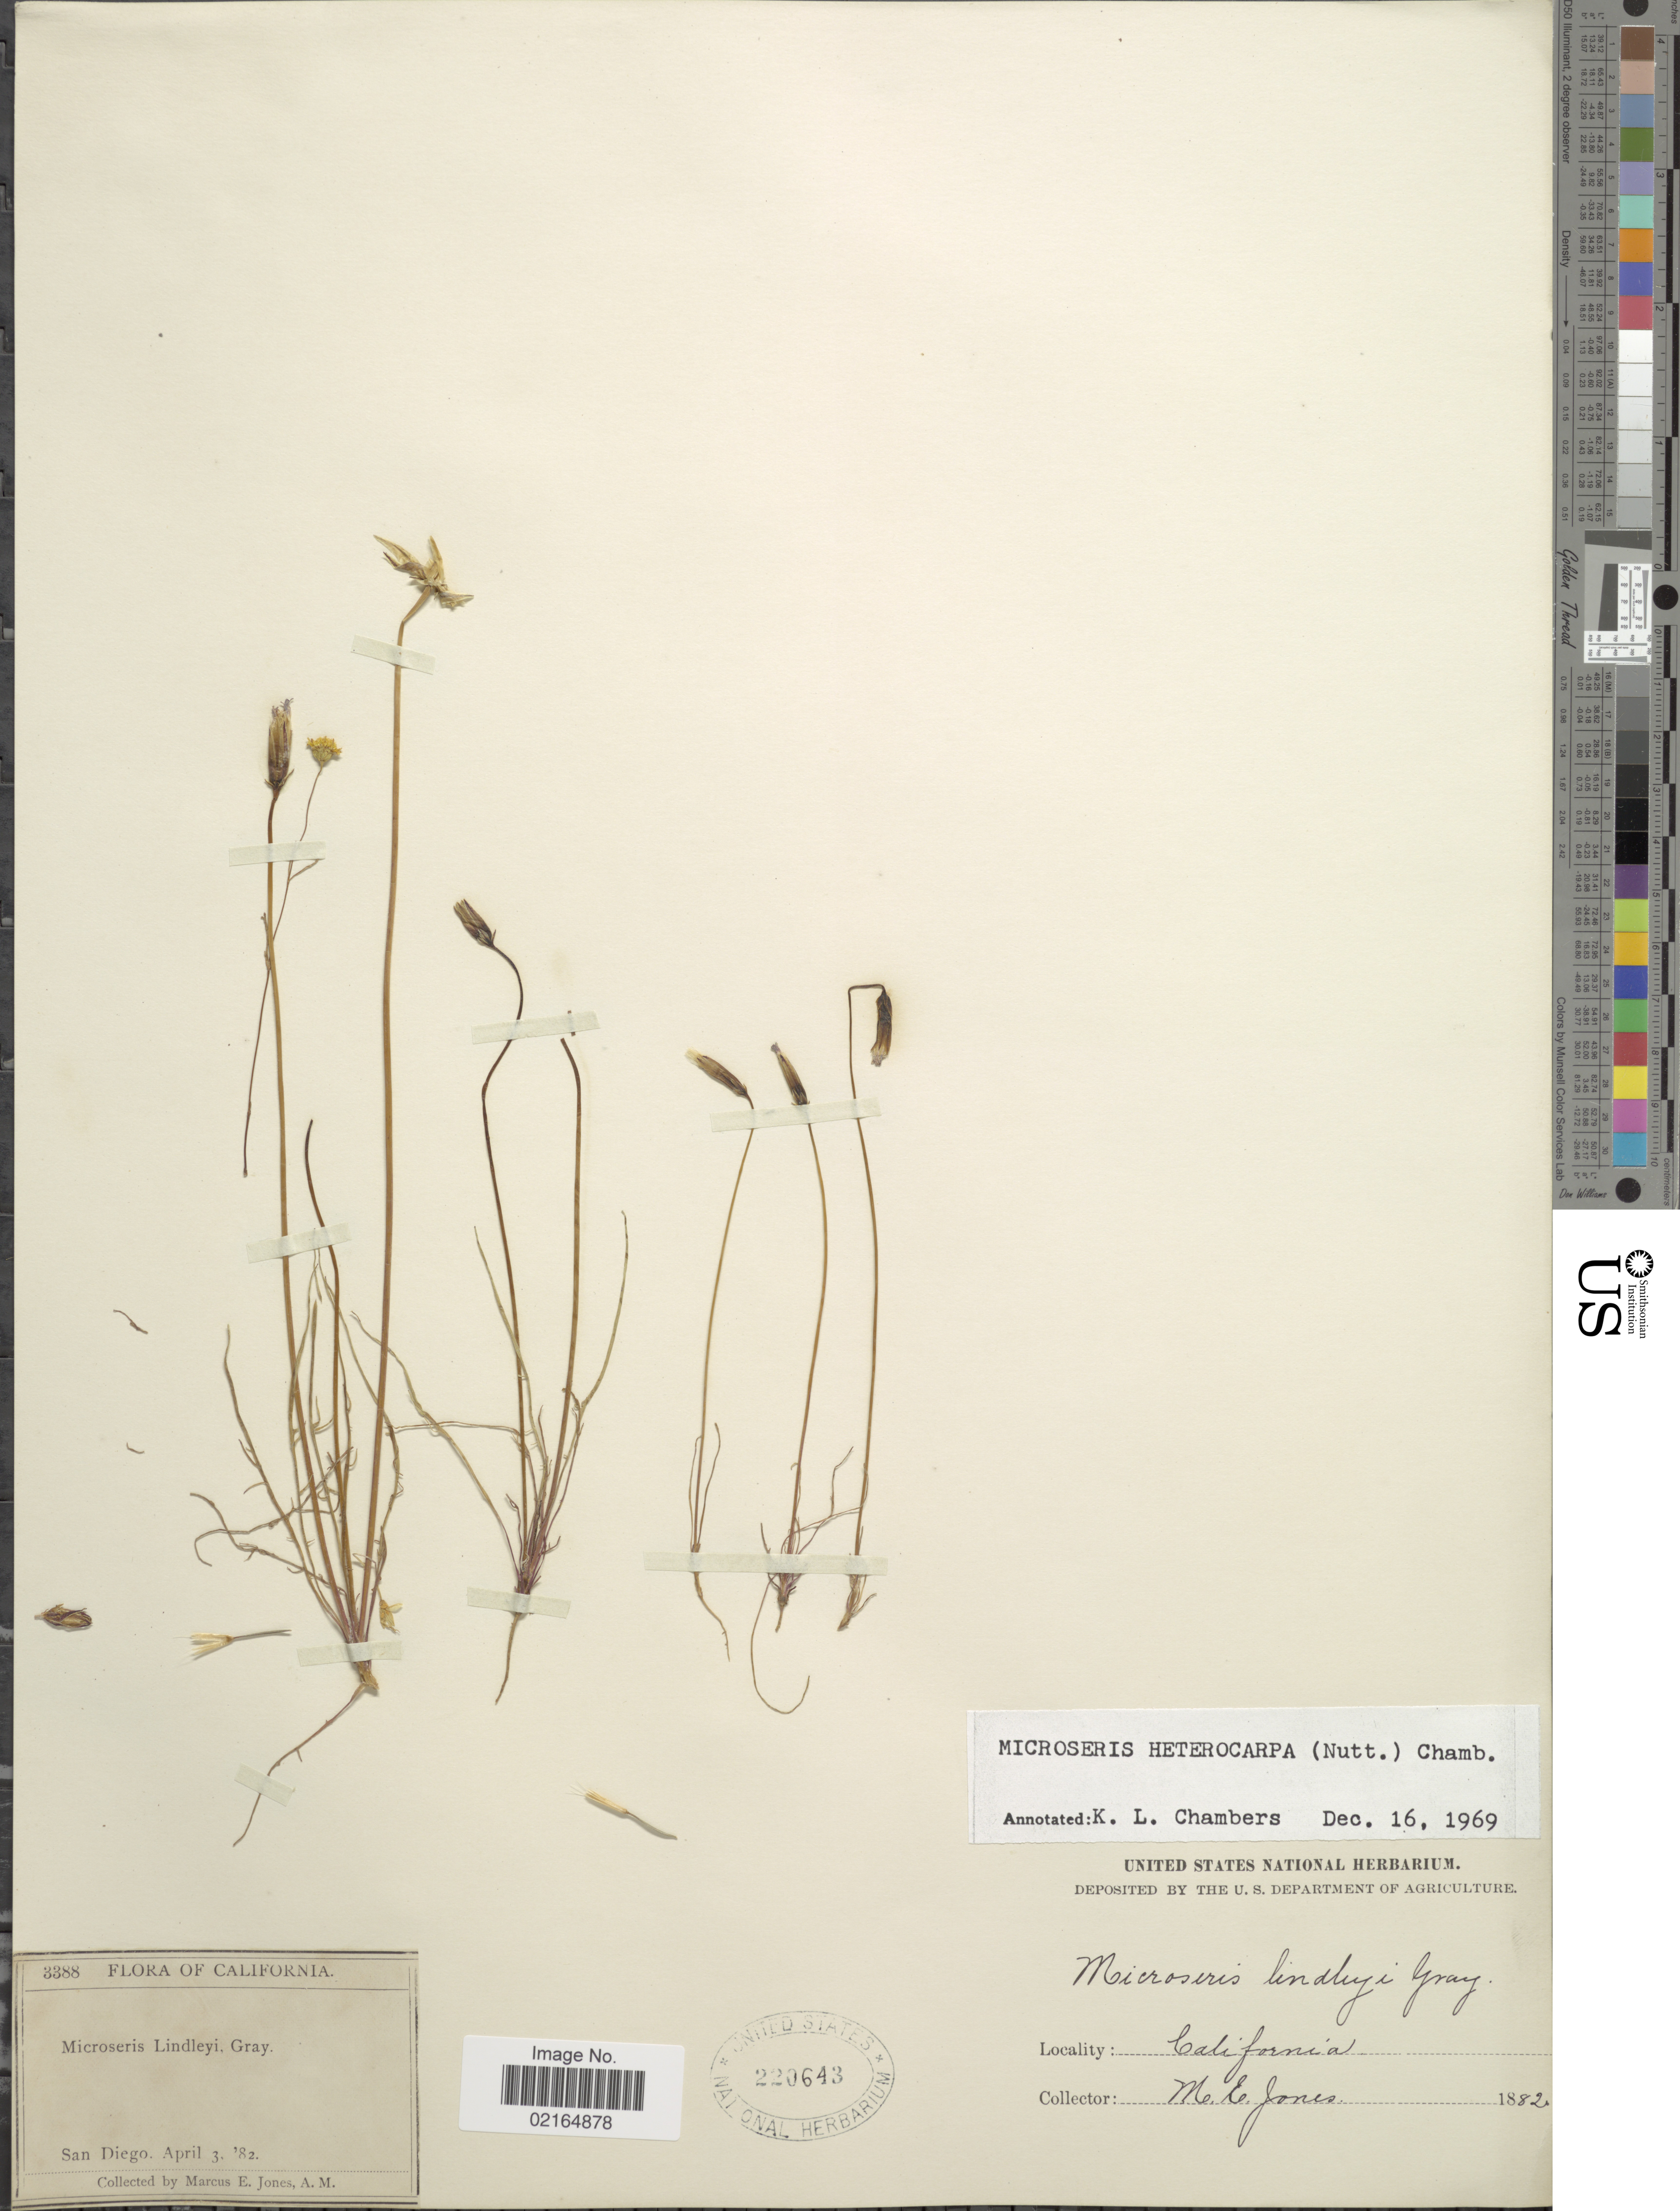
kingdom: Plantae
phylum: Tracheophyta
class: Magnoliopsida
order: Asterales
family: Asteraceae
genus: Microseris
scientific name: Microseris heterocarpa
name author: (Nutt.) K.L. Chambers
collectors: M. E. Jones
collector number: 3388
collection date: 1882-04-03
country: United States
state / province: California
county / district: San Diego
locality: San Diego.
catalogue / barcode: US 220643